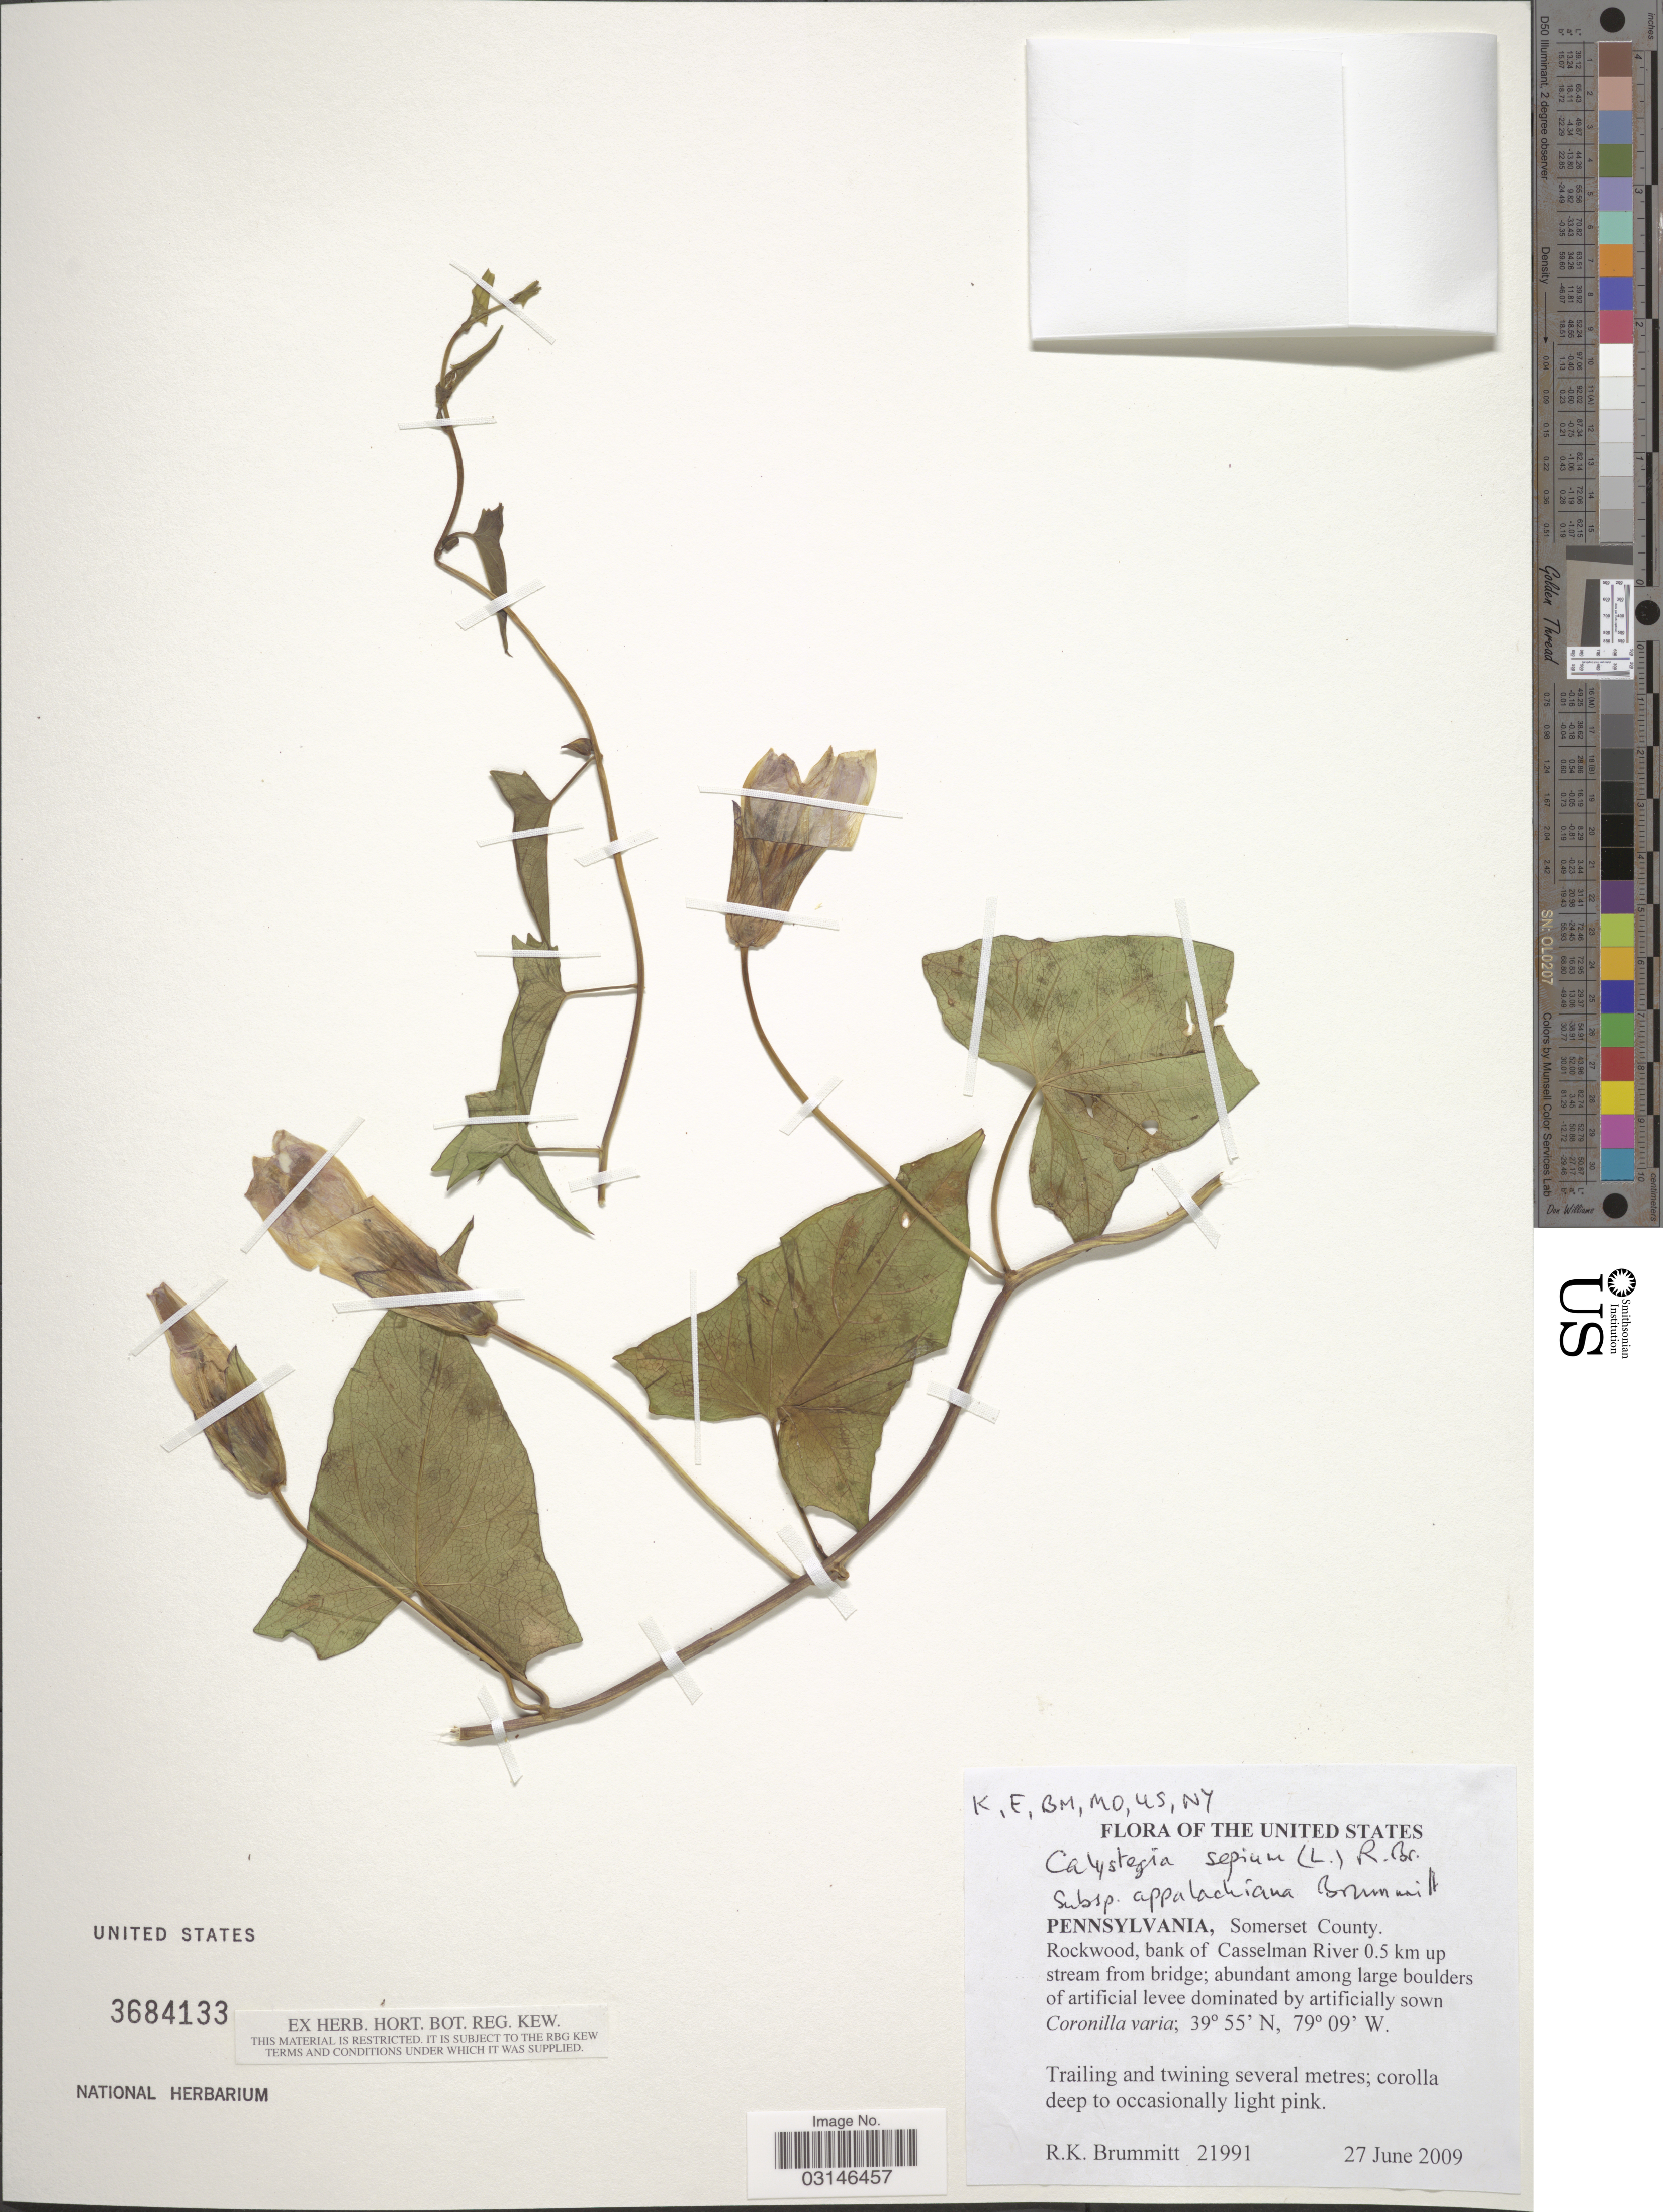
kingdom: Plantae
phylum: Tracheophyta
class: Magnoliopsida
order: Solanales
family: Convolvulaceae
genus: Calystegia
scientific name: Calystegia sepium subsp. appalachiana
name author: Brummitt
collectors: R. K. Brummitt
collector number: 21991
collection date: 2009-06-27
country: United States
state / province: Pennsylvania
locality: Somerset County, Rockwood, bank of Casselman River 0.5 km up stream from bridge.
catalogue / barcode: US 3684133